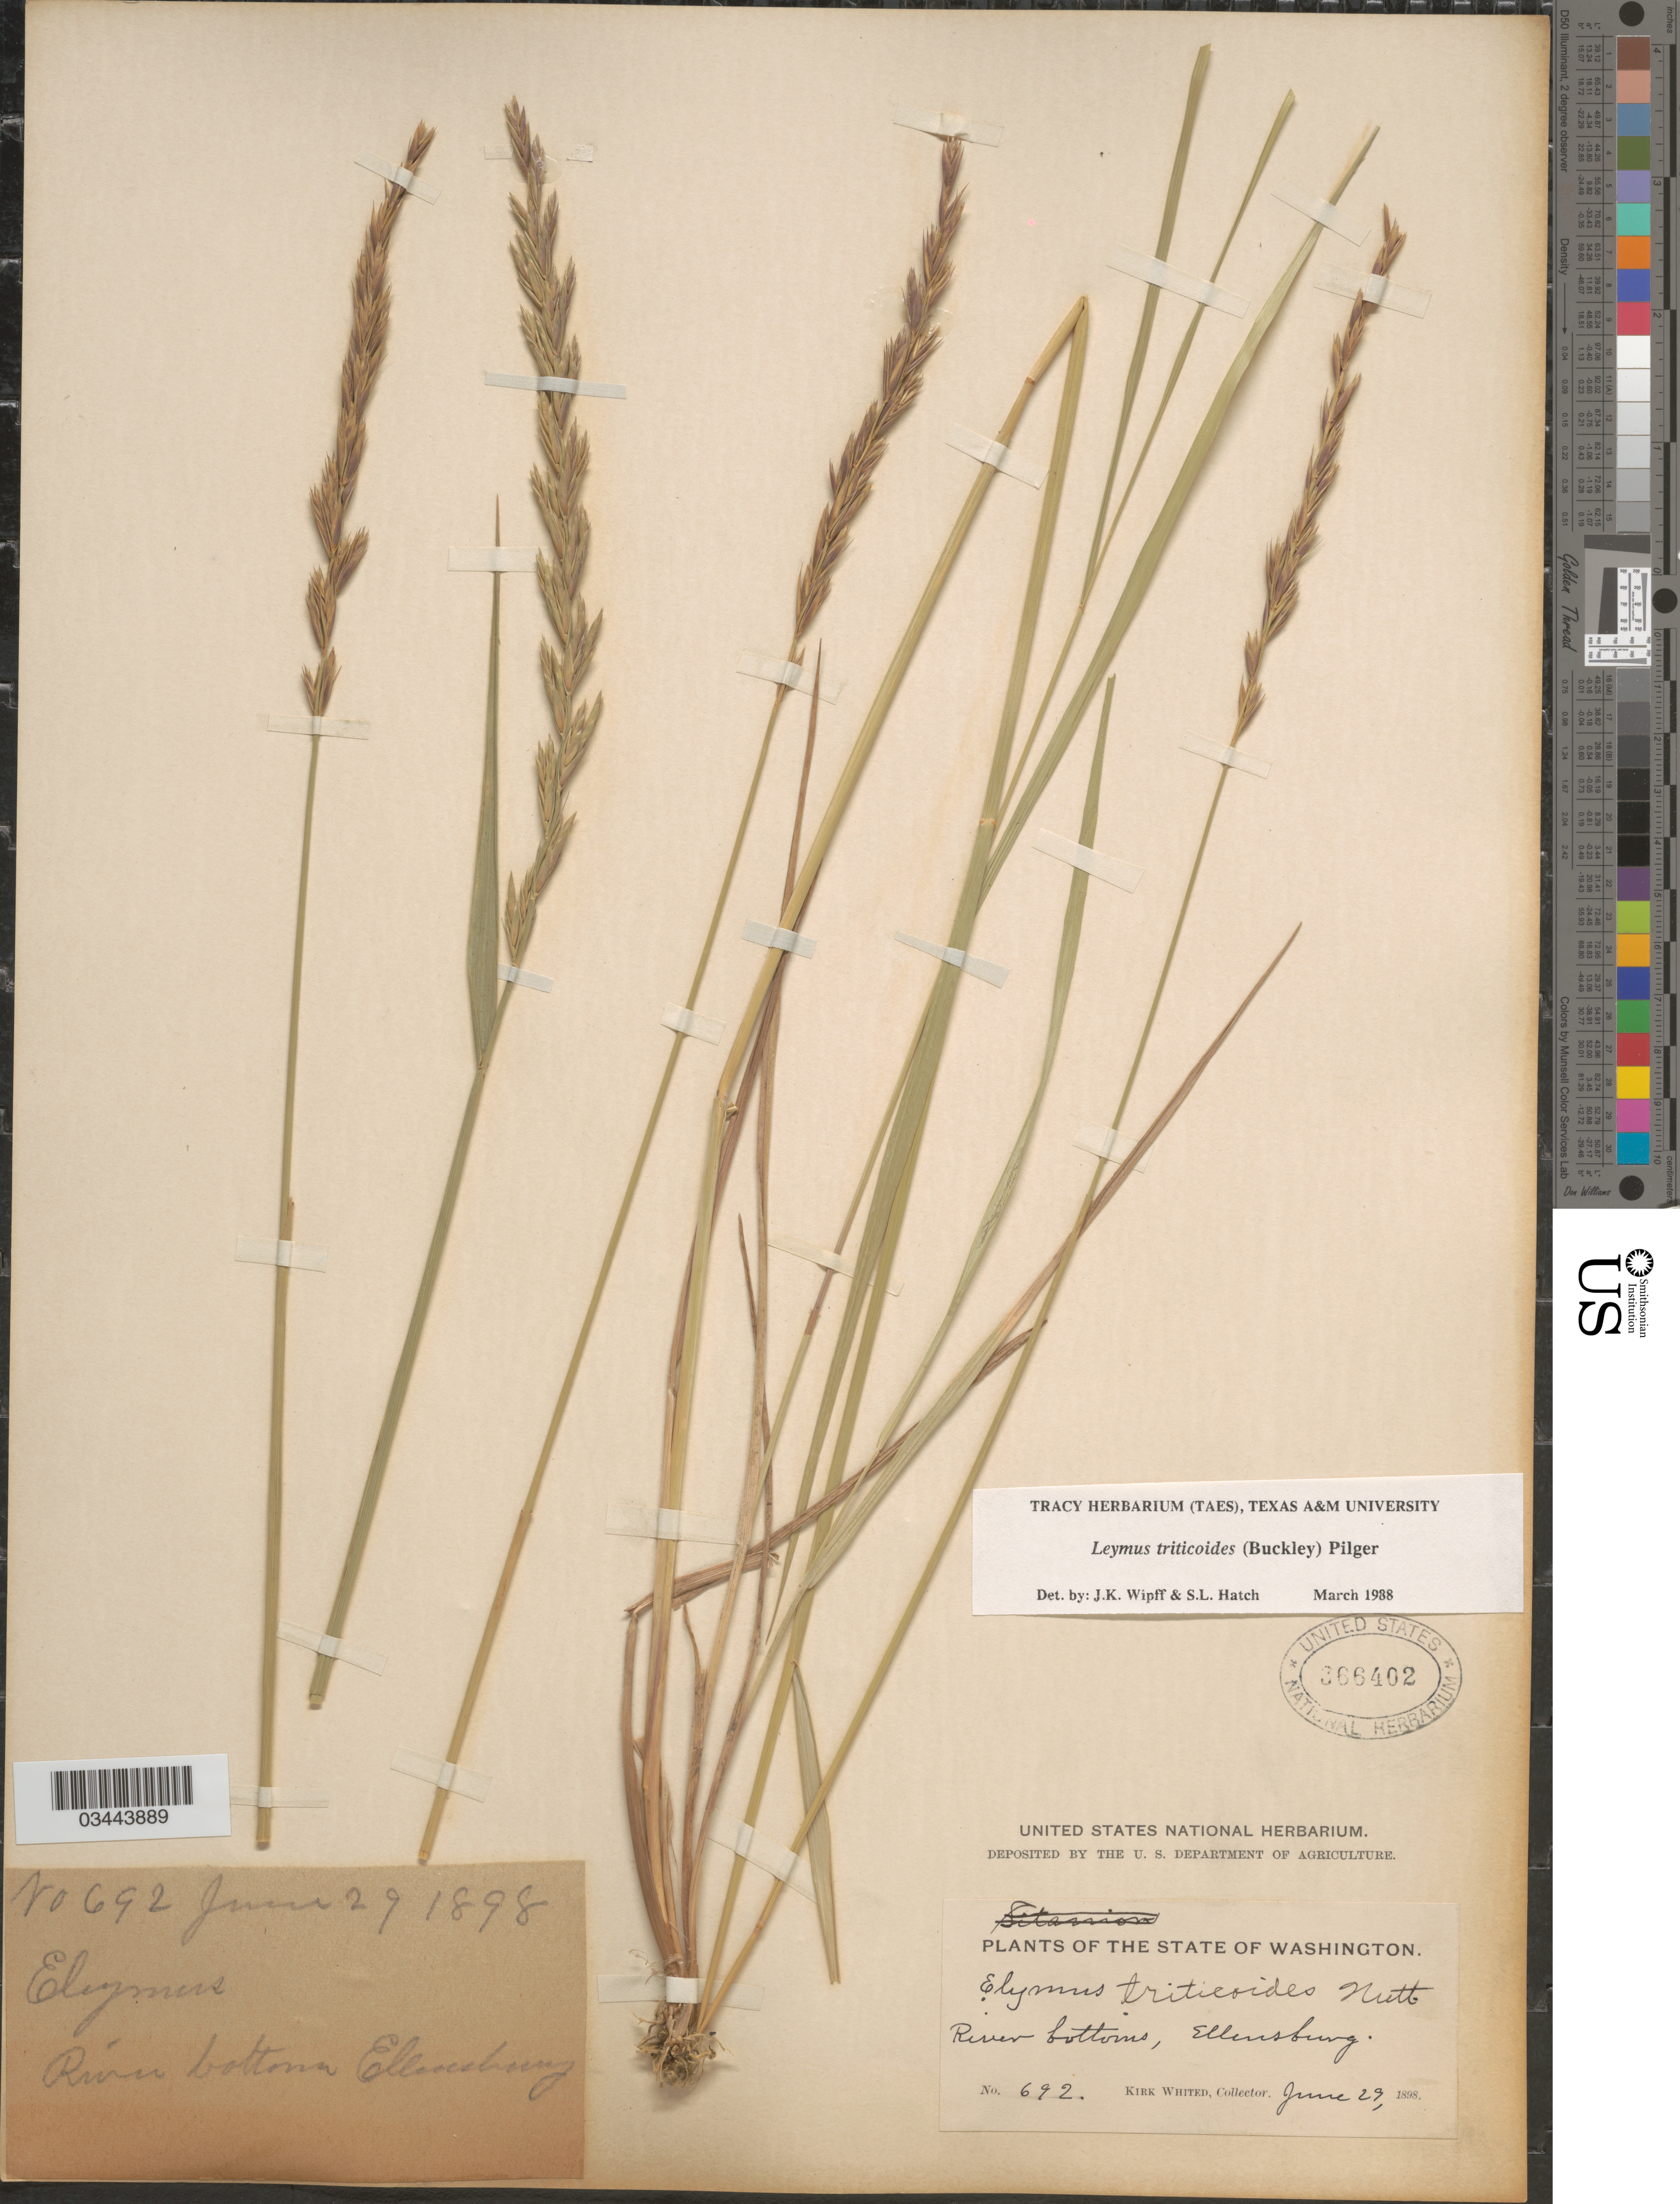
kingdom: Plantae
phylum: Tracheophyta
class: Liliopsida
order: Poales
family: Poaceae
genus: Leymus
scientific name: Leymus triticoides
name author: (Buckley) Pilg.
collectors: K. Whited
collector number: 692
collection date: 1898-06-29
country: United States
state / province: Washington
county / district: Kittitas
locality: The State of Washington. River bottoms, Ellensburg.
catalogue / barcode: US 366402